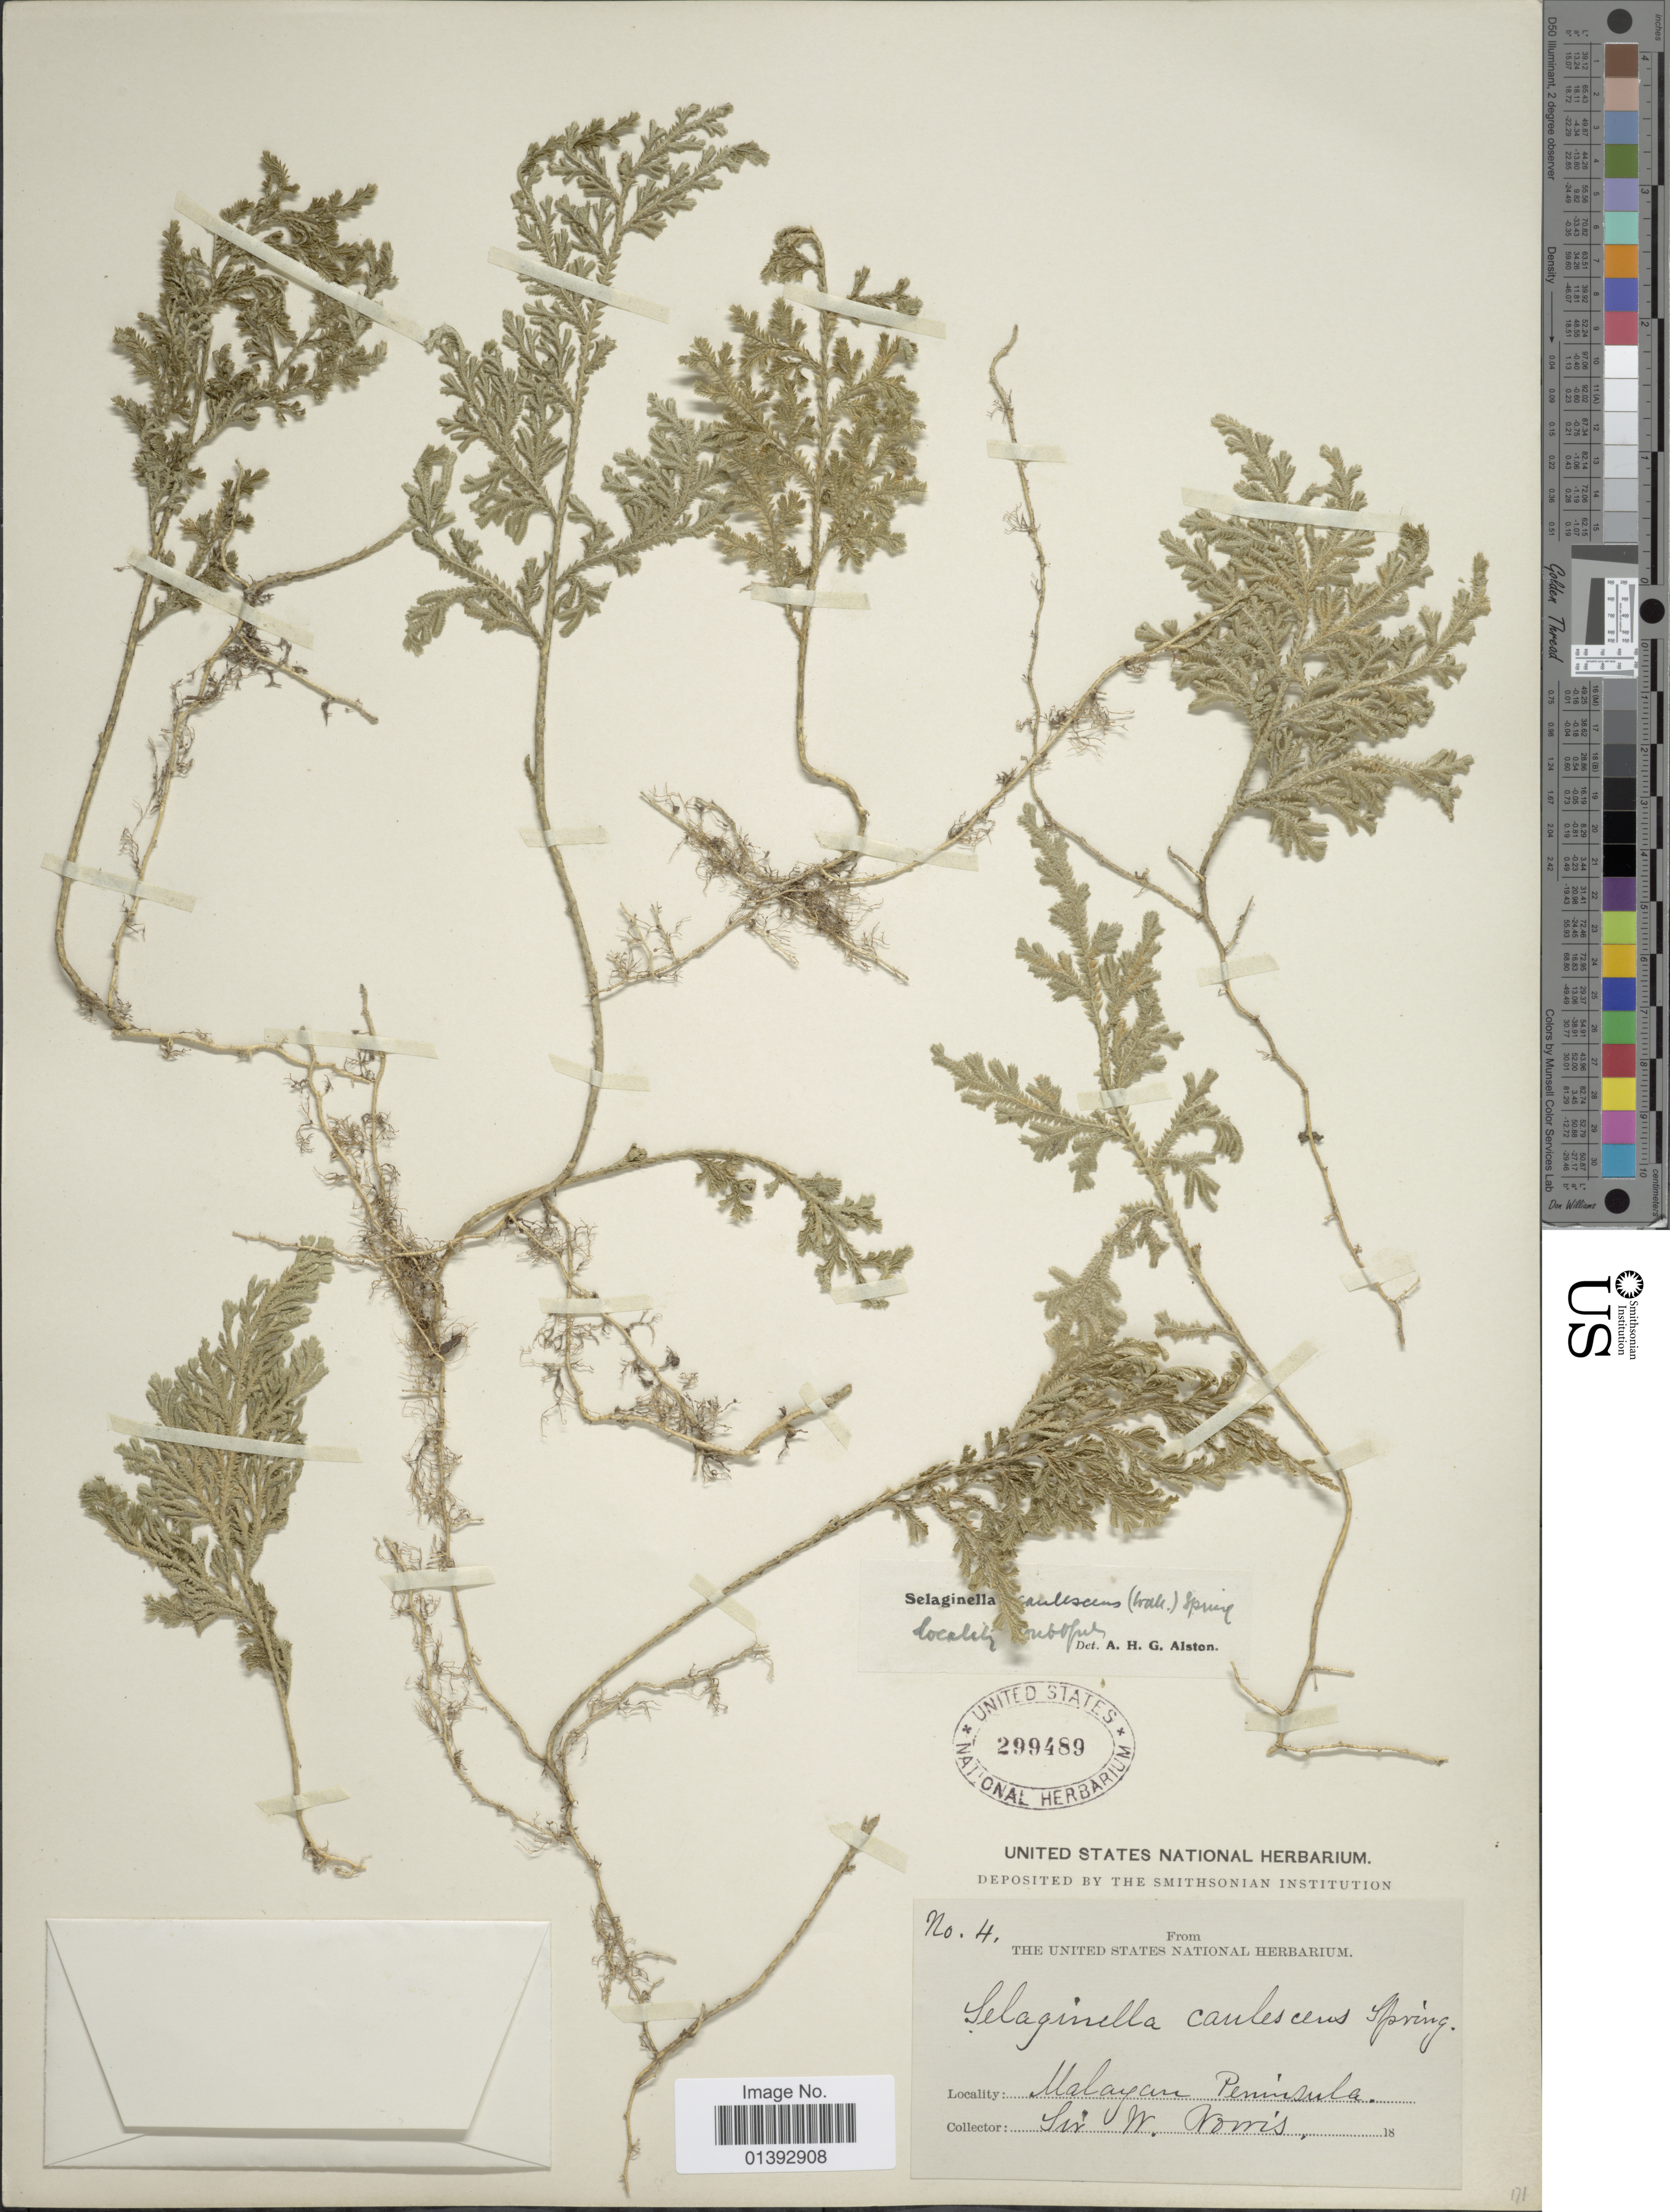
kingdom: Plantae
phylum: Tracheophyta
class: Lycopodiopsida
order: Selaginellales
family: Selaginellaceae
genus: Selaginella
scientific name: Selaginella involvens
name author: (Sw.) Spring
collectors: W. Norris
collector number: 4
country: Malaysia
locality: Malayan Peninsula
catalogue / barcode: US 299489